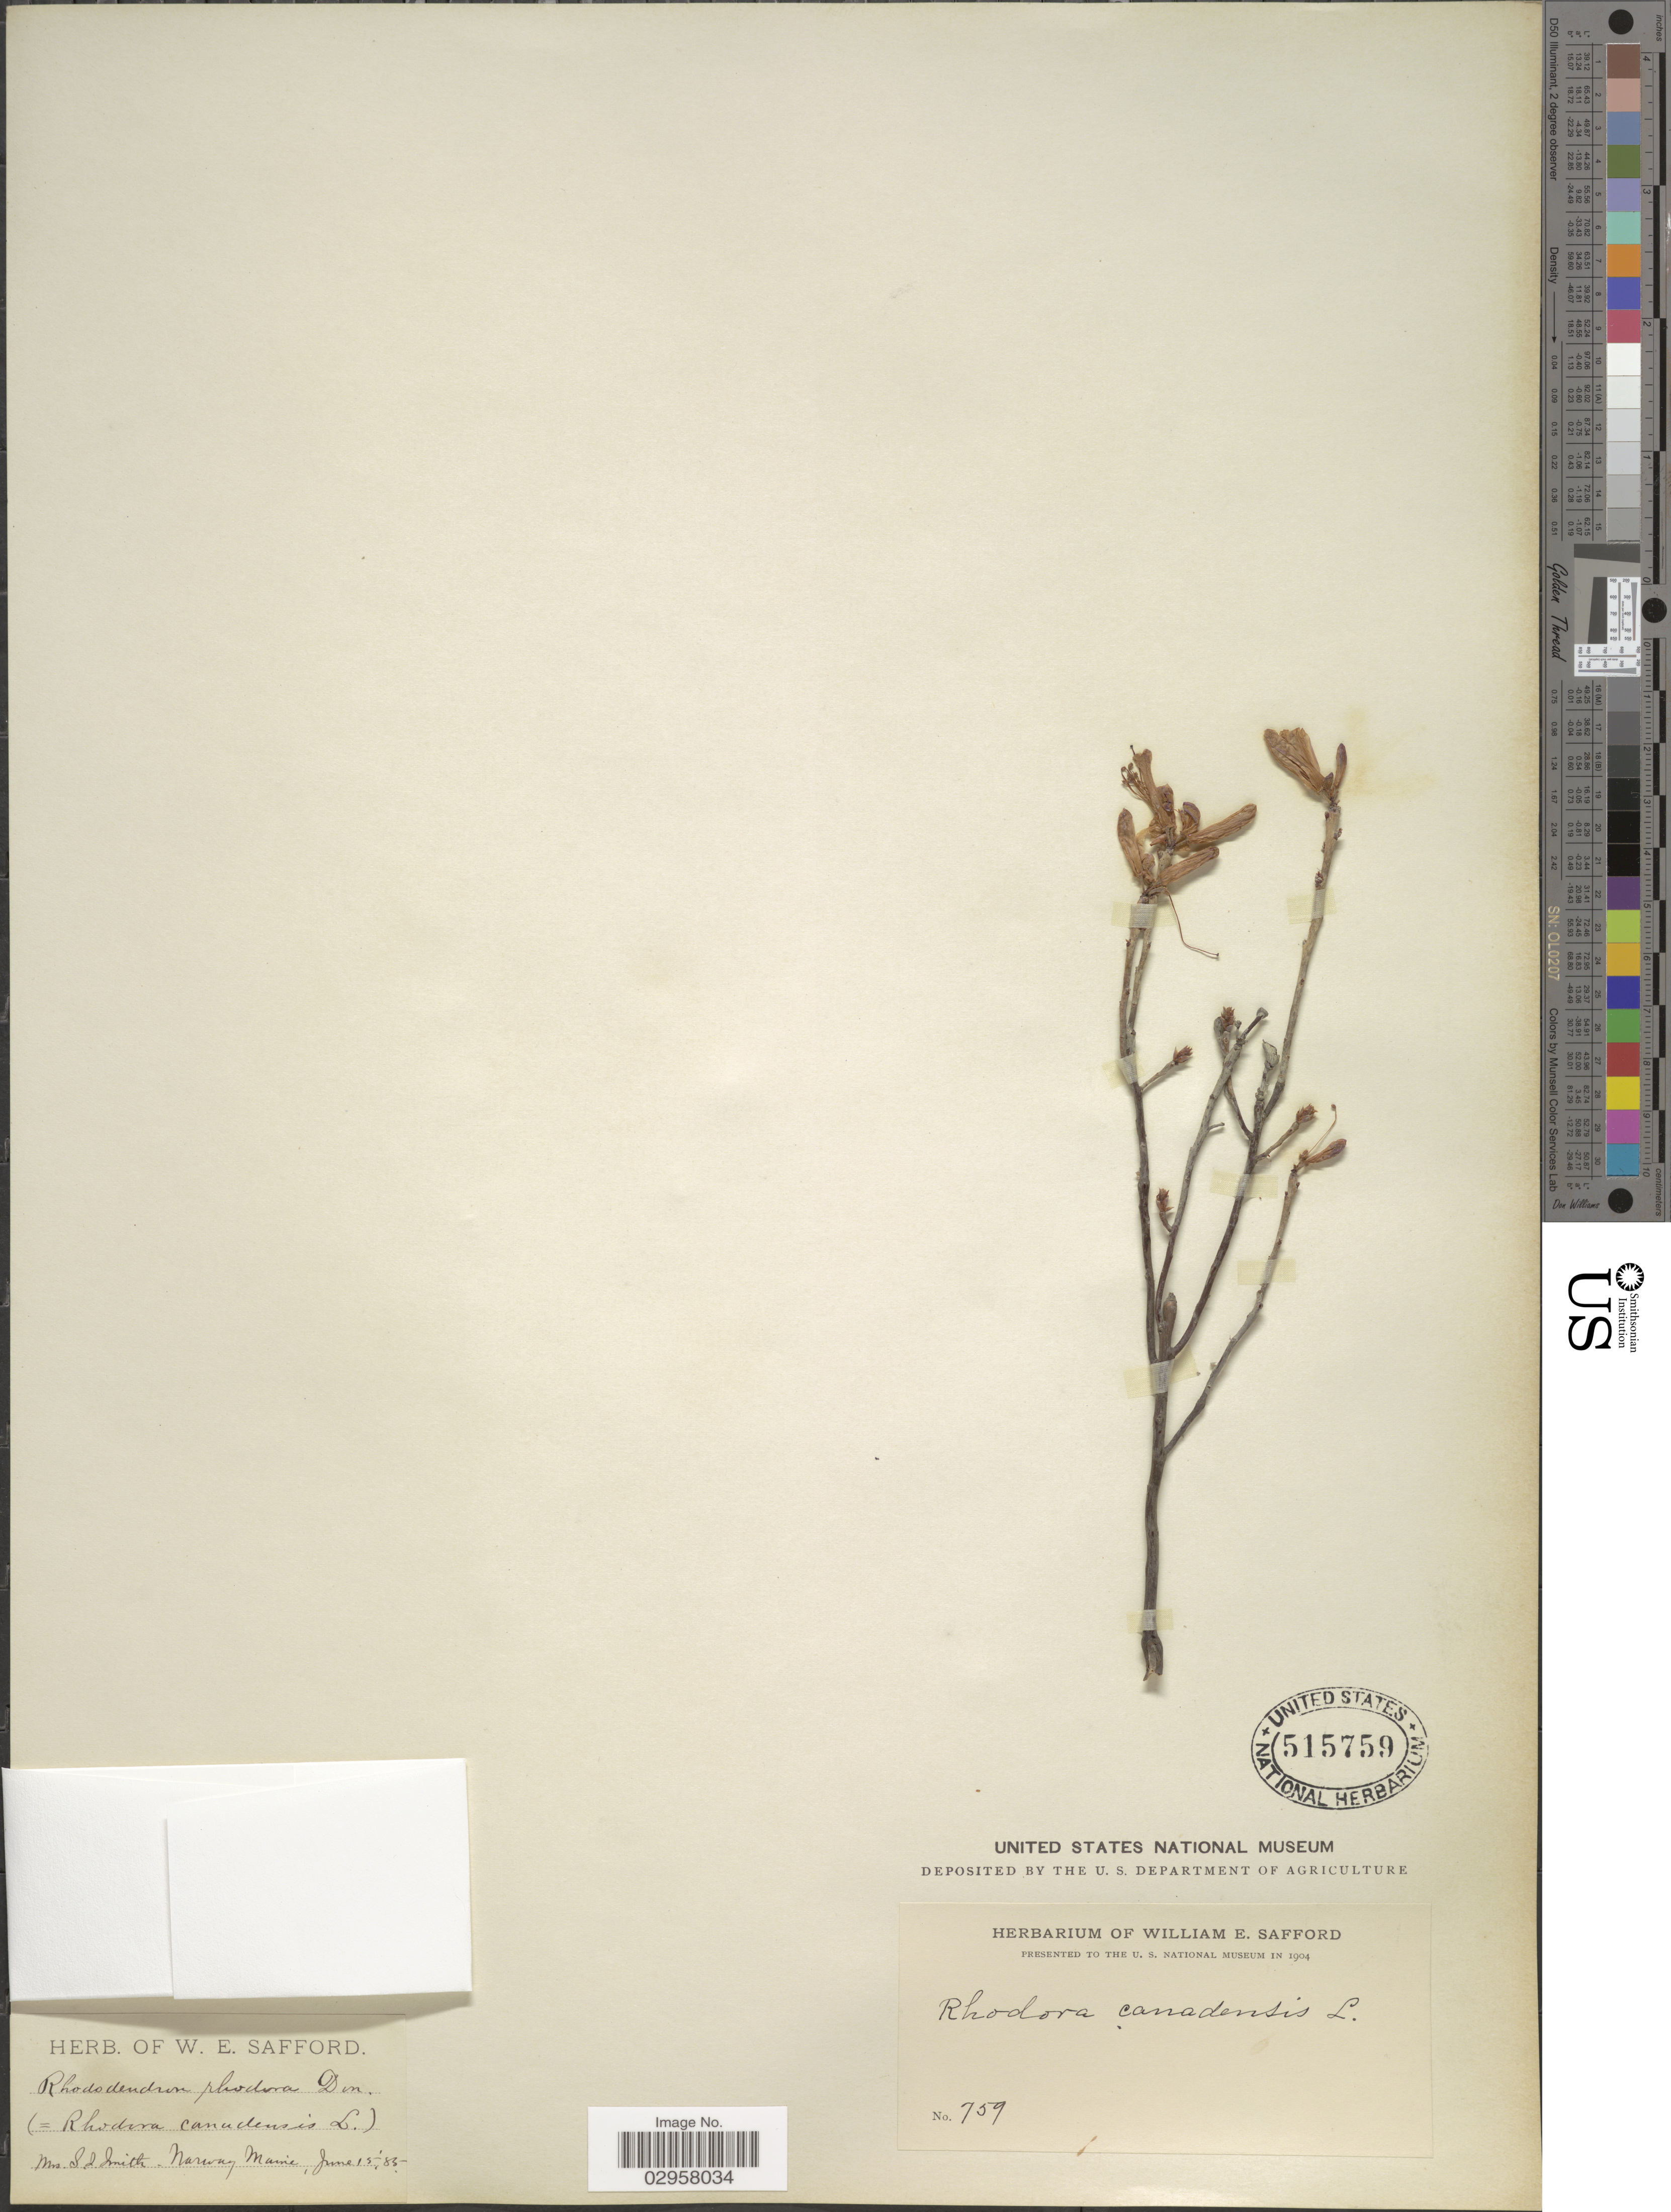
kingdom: Plantae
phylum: Tracheophyta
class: Magnoliopsida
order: Ericales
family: Ericaceae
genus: Rhododendron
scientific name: Rhododendron canadense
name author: (L.) Torr.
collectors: S. Smith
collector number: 759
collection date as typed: Transcribed d/m/y: 15/6/83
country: United States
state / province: Maine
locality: Norway.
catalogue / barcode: US 515759